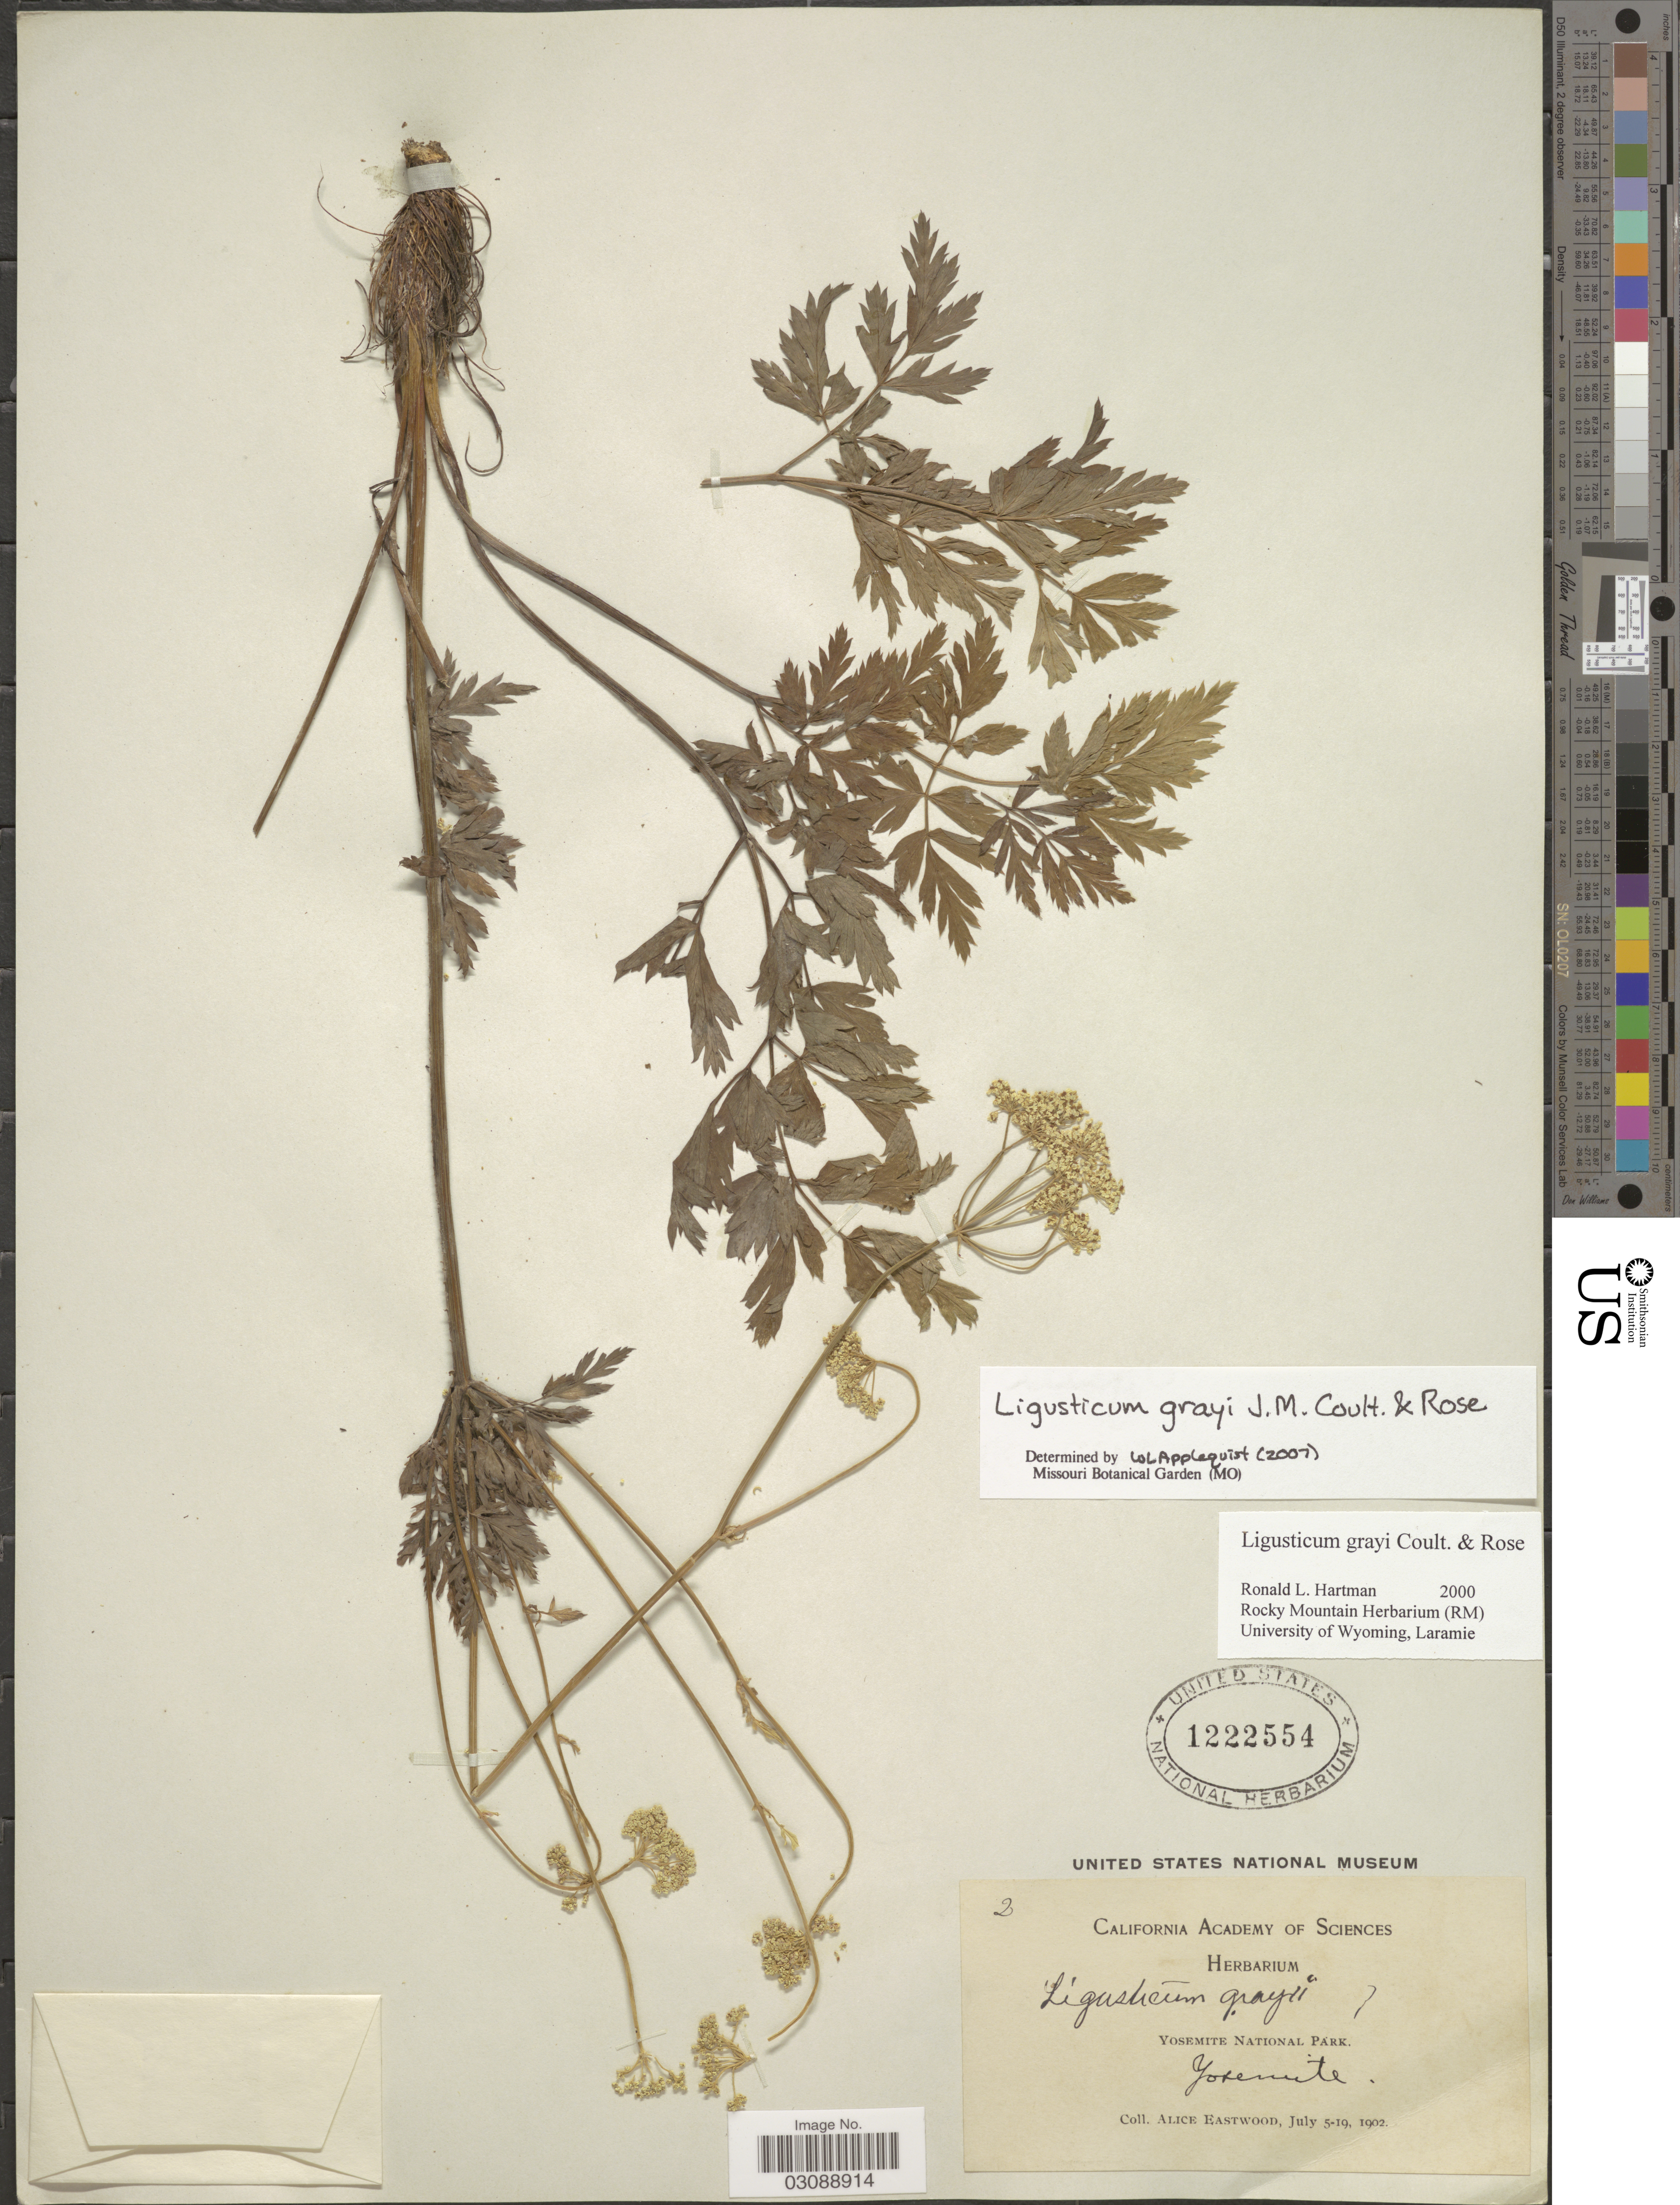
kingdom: Plantae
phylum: Tracheophyta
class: Magnoliopsida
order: Apiales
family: Apiaceae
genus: Ligusticum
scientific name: Ligusticum grayi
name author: J.M. Coult. & Rose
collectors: A. Eastwood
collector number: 2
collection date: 1902-07-05/1902-07-19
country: United States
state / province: California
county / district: Mariposa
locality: Yosemite National Park. Yosemite.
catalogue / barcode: US 1222554